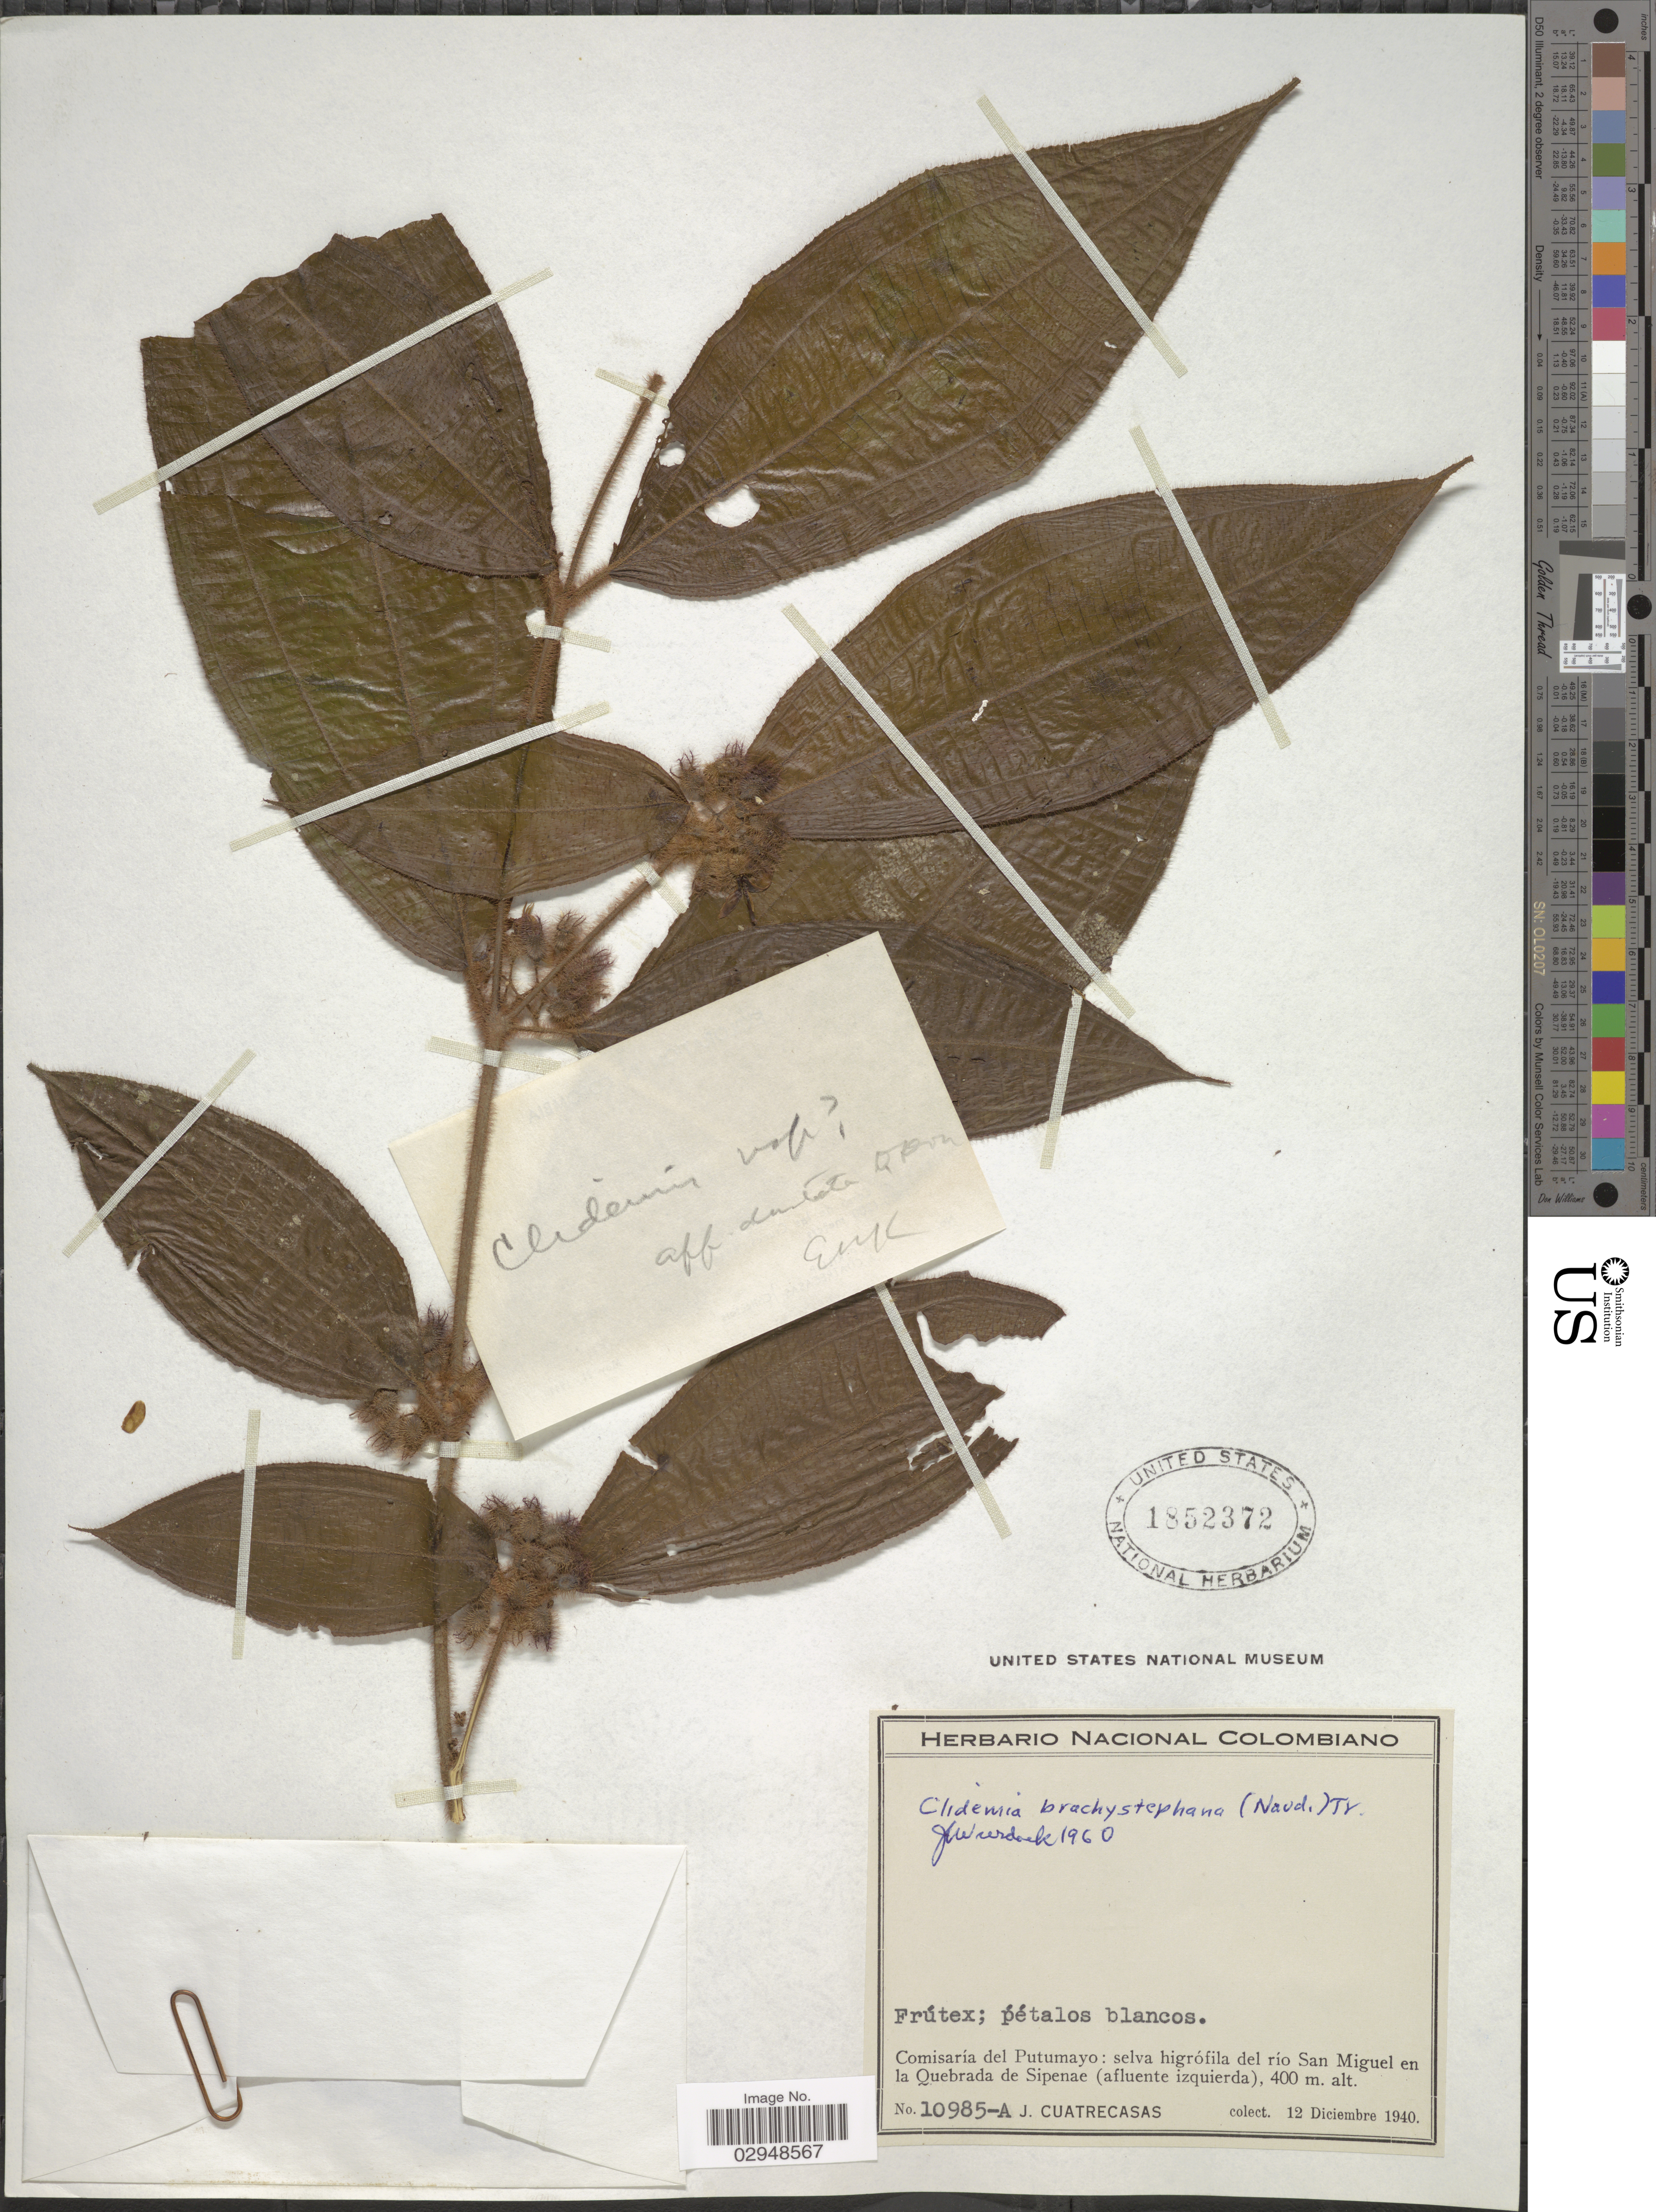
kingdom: Plantae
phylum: Tracheophyta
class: Magnoliopsida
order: Myrtales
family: Melastomataceae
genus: Clidemia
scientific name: Clidemia brachystephana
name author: (Naudin) Triana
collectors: J. Cuatrecasas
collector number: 10985-A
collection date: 1940-12-12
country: Colombia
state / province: Putumayo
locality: Comisaría del Putumayo: selva higrófila del río San Miguel en la Quebrada de Sipenae (afluente izquierda).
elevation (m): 400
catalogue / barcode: US 1852372